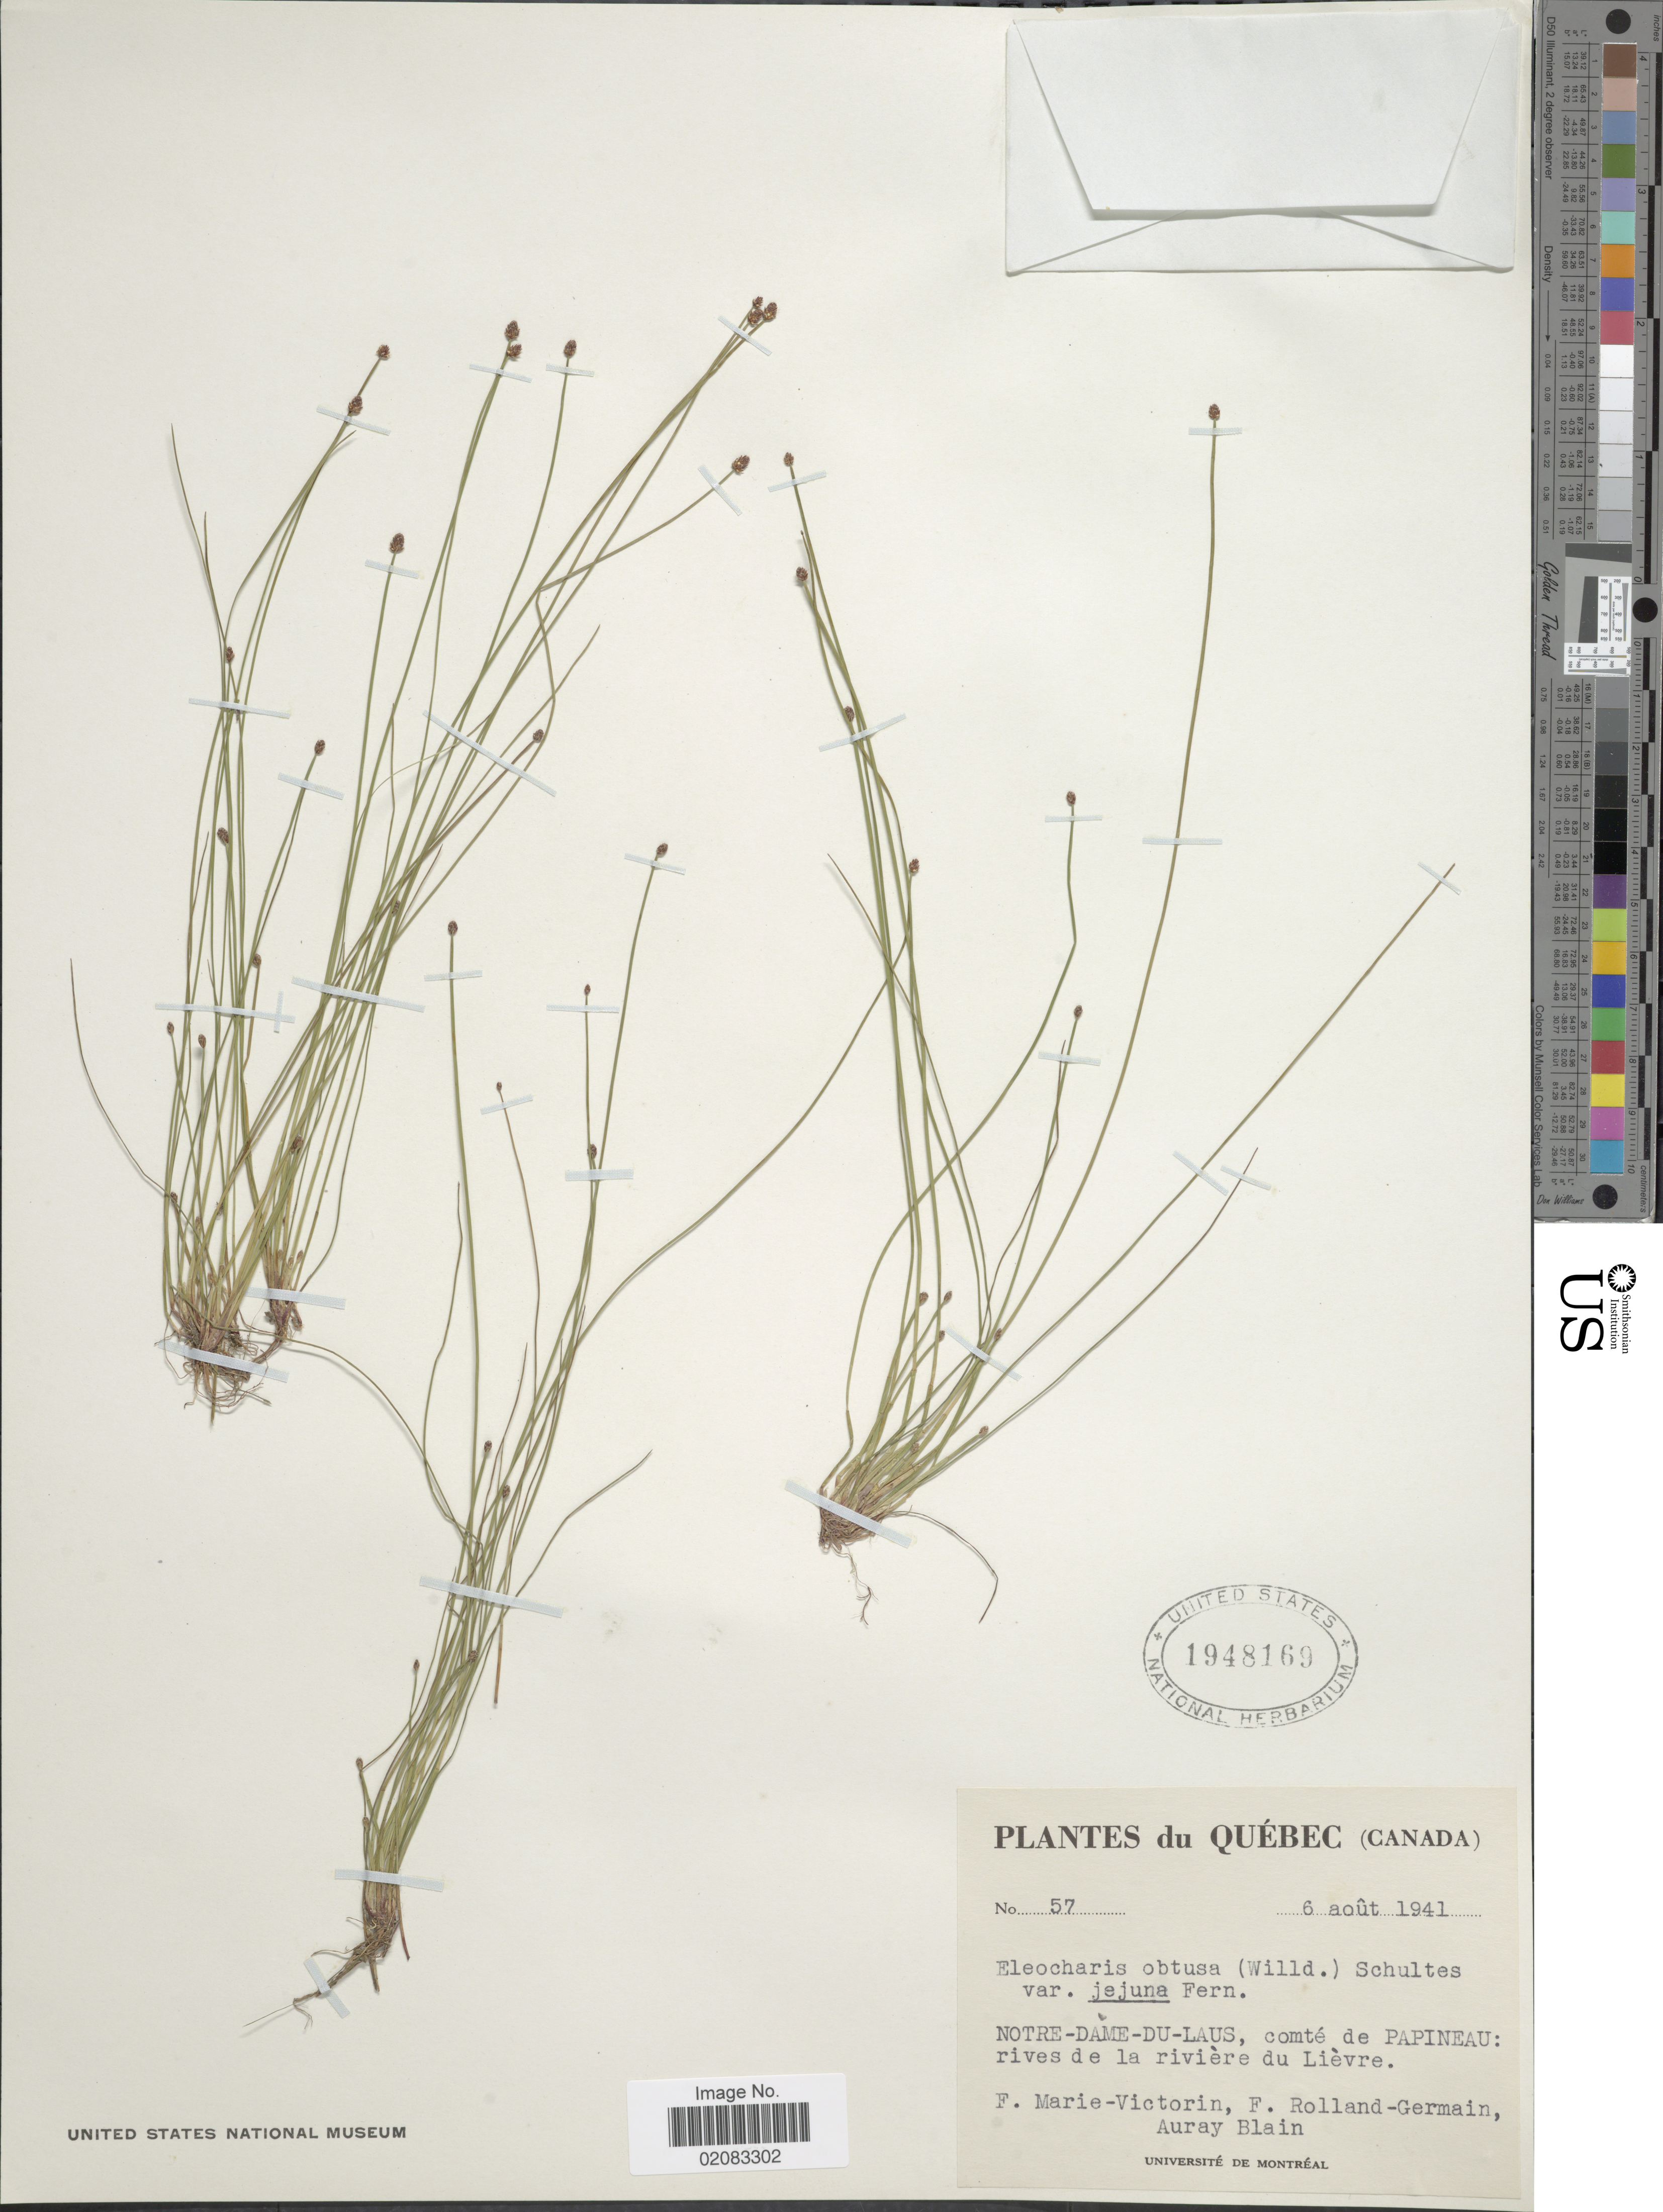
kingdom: Plantae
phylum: Tracheophyta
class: Liliopsida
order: Poales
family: Cyperaceae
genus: Eleocharis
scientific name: Eleocharis obtusa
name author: (Willd.) Schult.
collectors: F. Marie-Victorin, Rolland-Germain & A. Blain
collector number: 57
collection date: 1941-08-06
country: Canada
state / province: Quebec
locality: Notre-Dame-Du Laus, comté de Papineau: rives de la rivière di Lièvre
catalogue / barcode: US 1948169